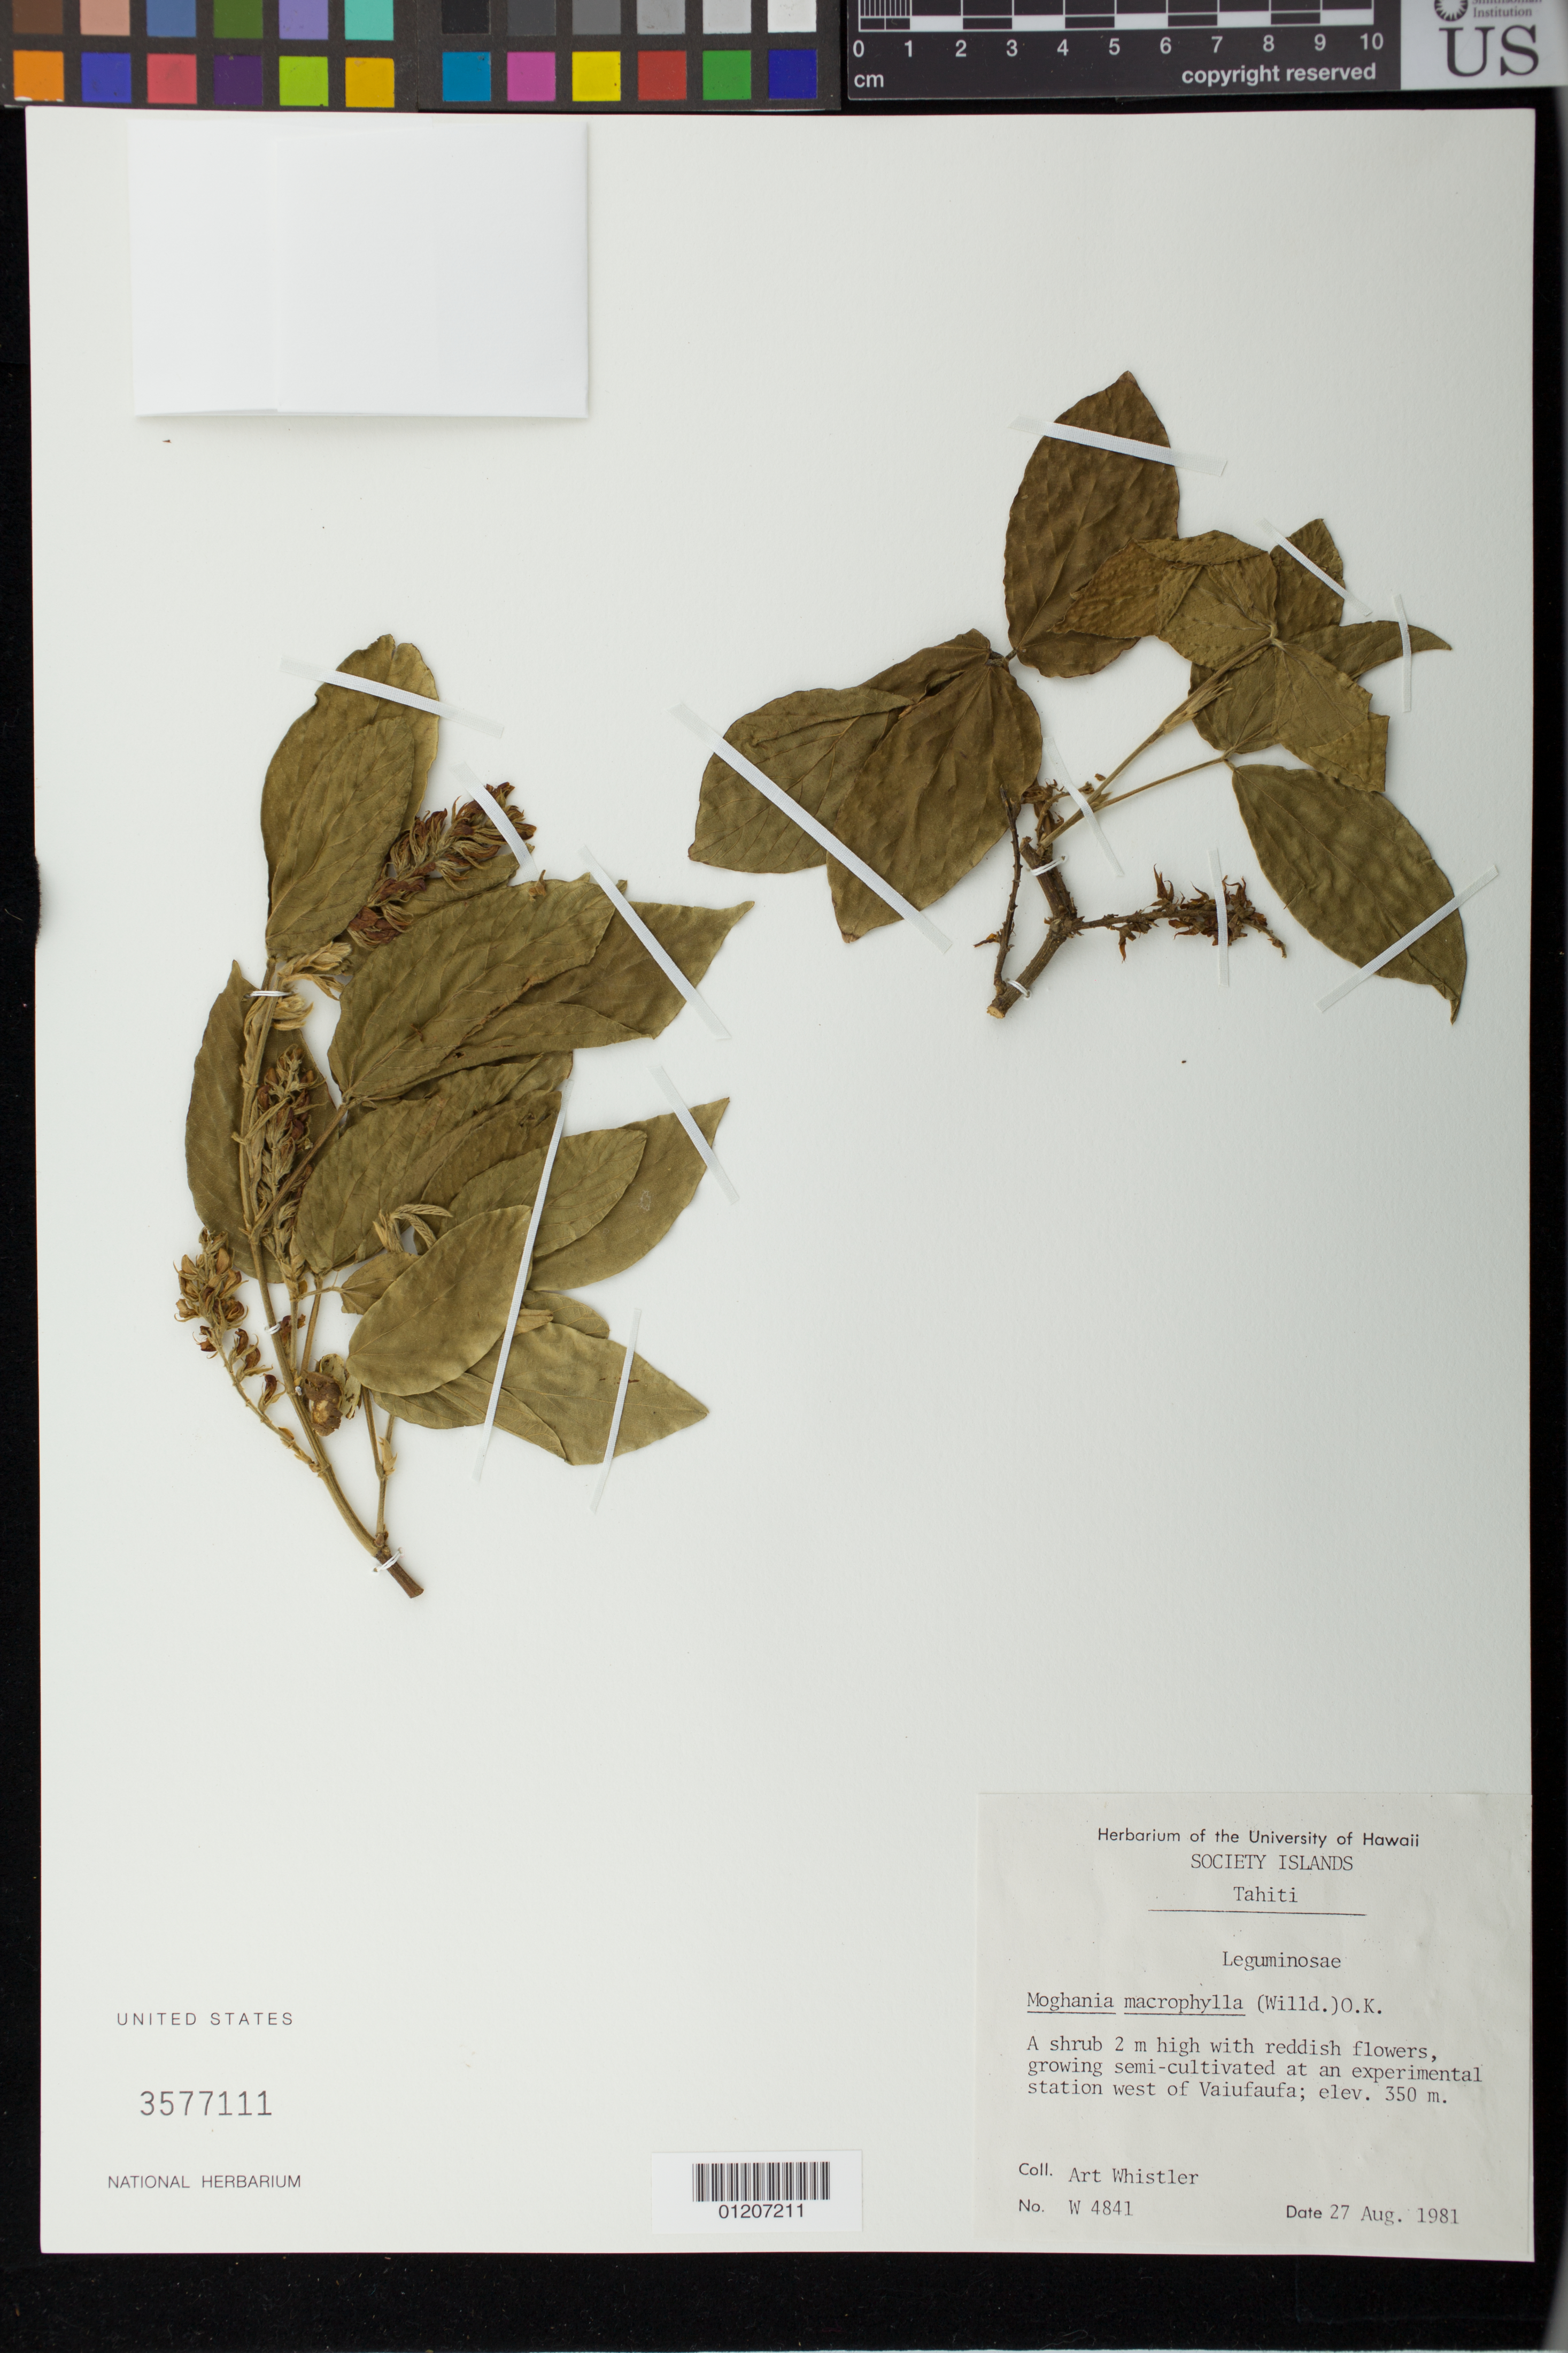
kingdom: Plantae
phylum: Tracheophyta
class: Magnoliopsida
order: Fabales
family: Fabaceae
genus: Flemingia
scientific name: Flemingia sp.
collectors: A. Whistler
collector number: W 4841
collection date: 1981-08-27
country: French Polynesia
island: Tahiti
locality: An experiment station west of Vaiufaufa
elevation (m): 350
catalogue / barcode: US 3577111